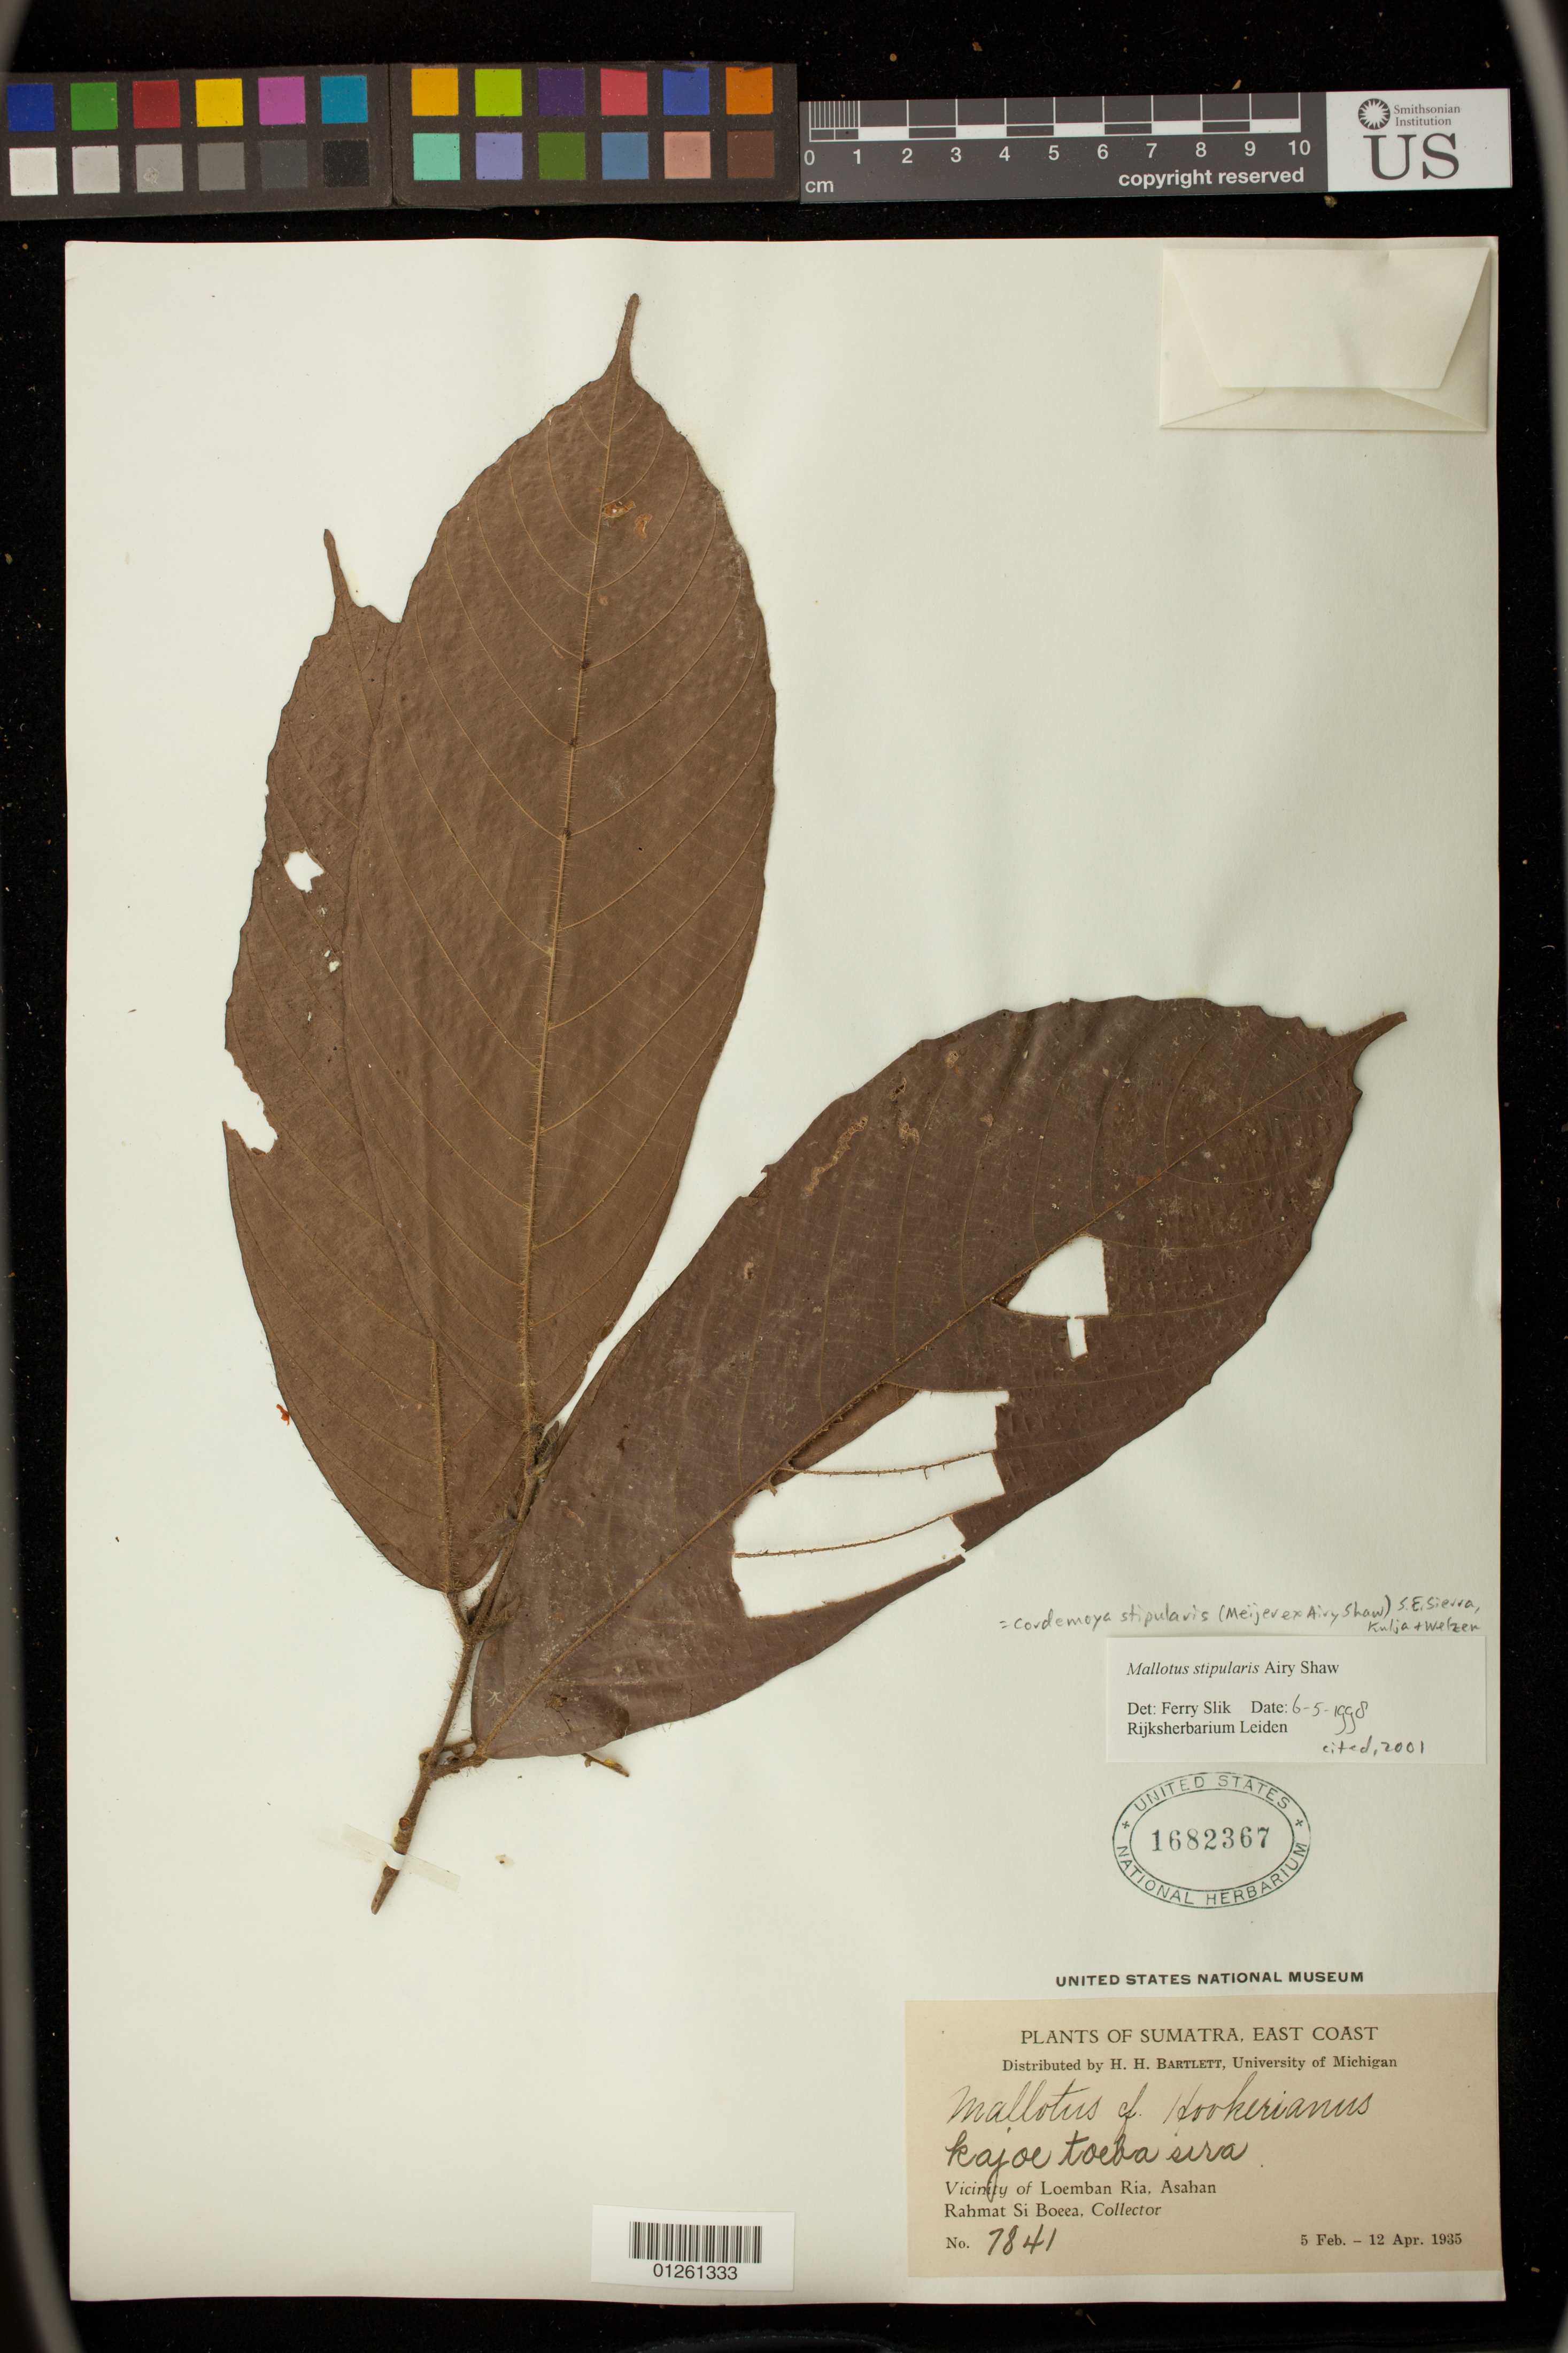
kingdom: Plantae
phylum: Tracheophyta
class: Magnoliopsida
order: Malpighiales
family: Euphorbiaceae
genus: Hancea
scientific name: Hancea stipularis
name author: (Airy Shaw) S.E.C. Sierra et al.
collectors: Rahmat Si Boeea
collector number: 7841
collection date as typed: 05 Feb 1935 to 12 Apr 1935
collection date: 1935-02-05/1935-04-12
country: Indonesia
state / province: Sumatra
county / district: Sumatera Utara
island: Sumatra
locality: Vicinity of Loemban Ria, Asahan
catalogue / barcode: US 1682367